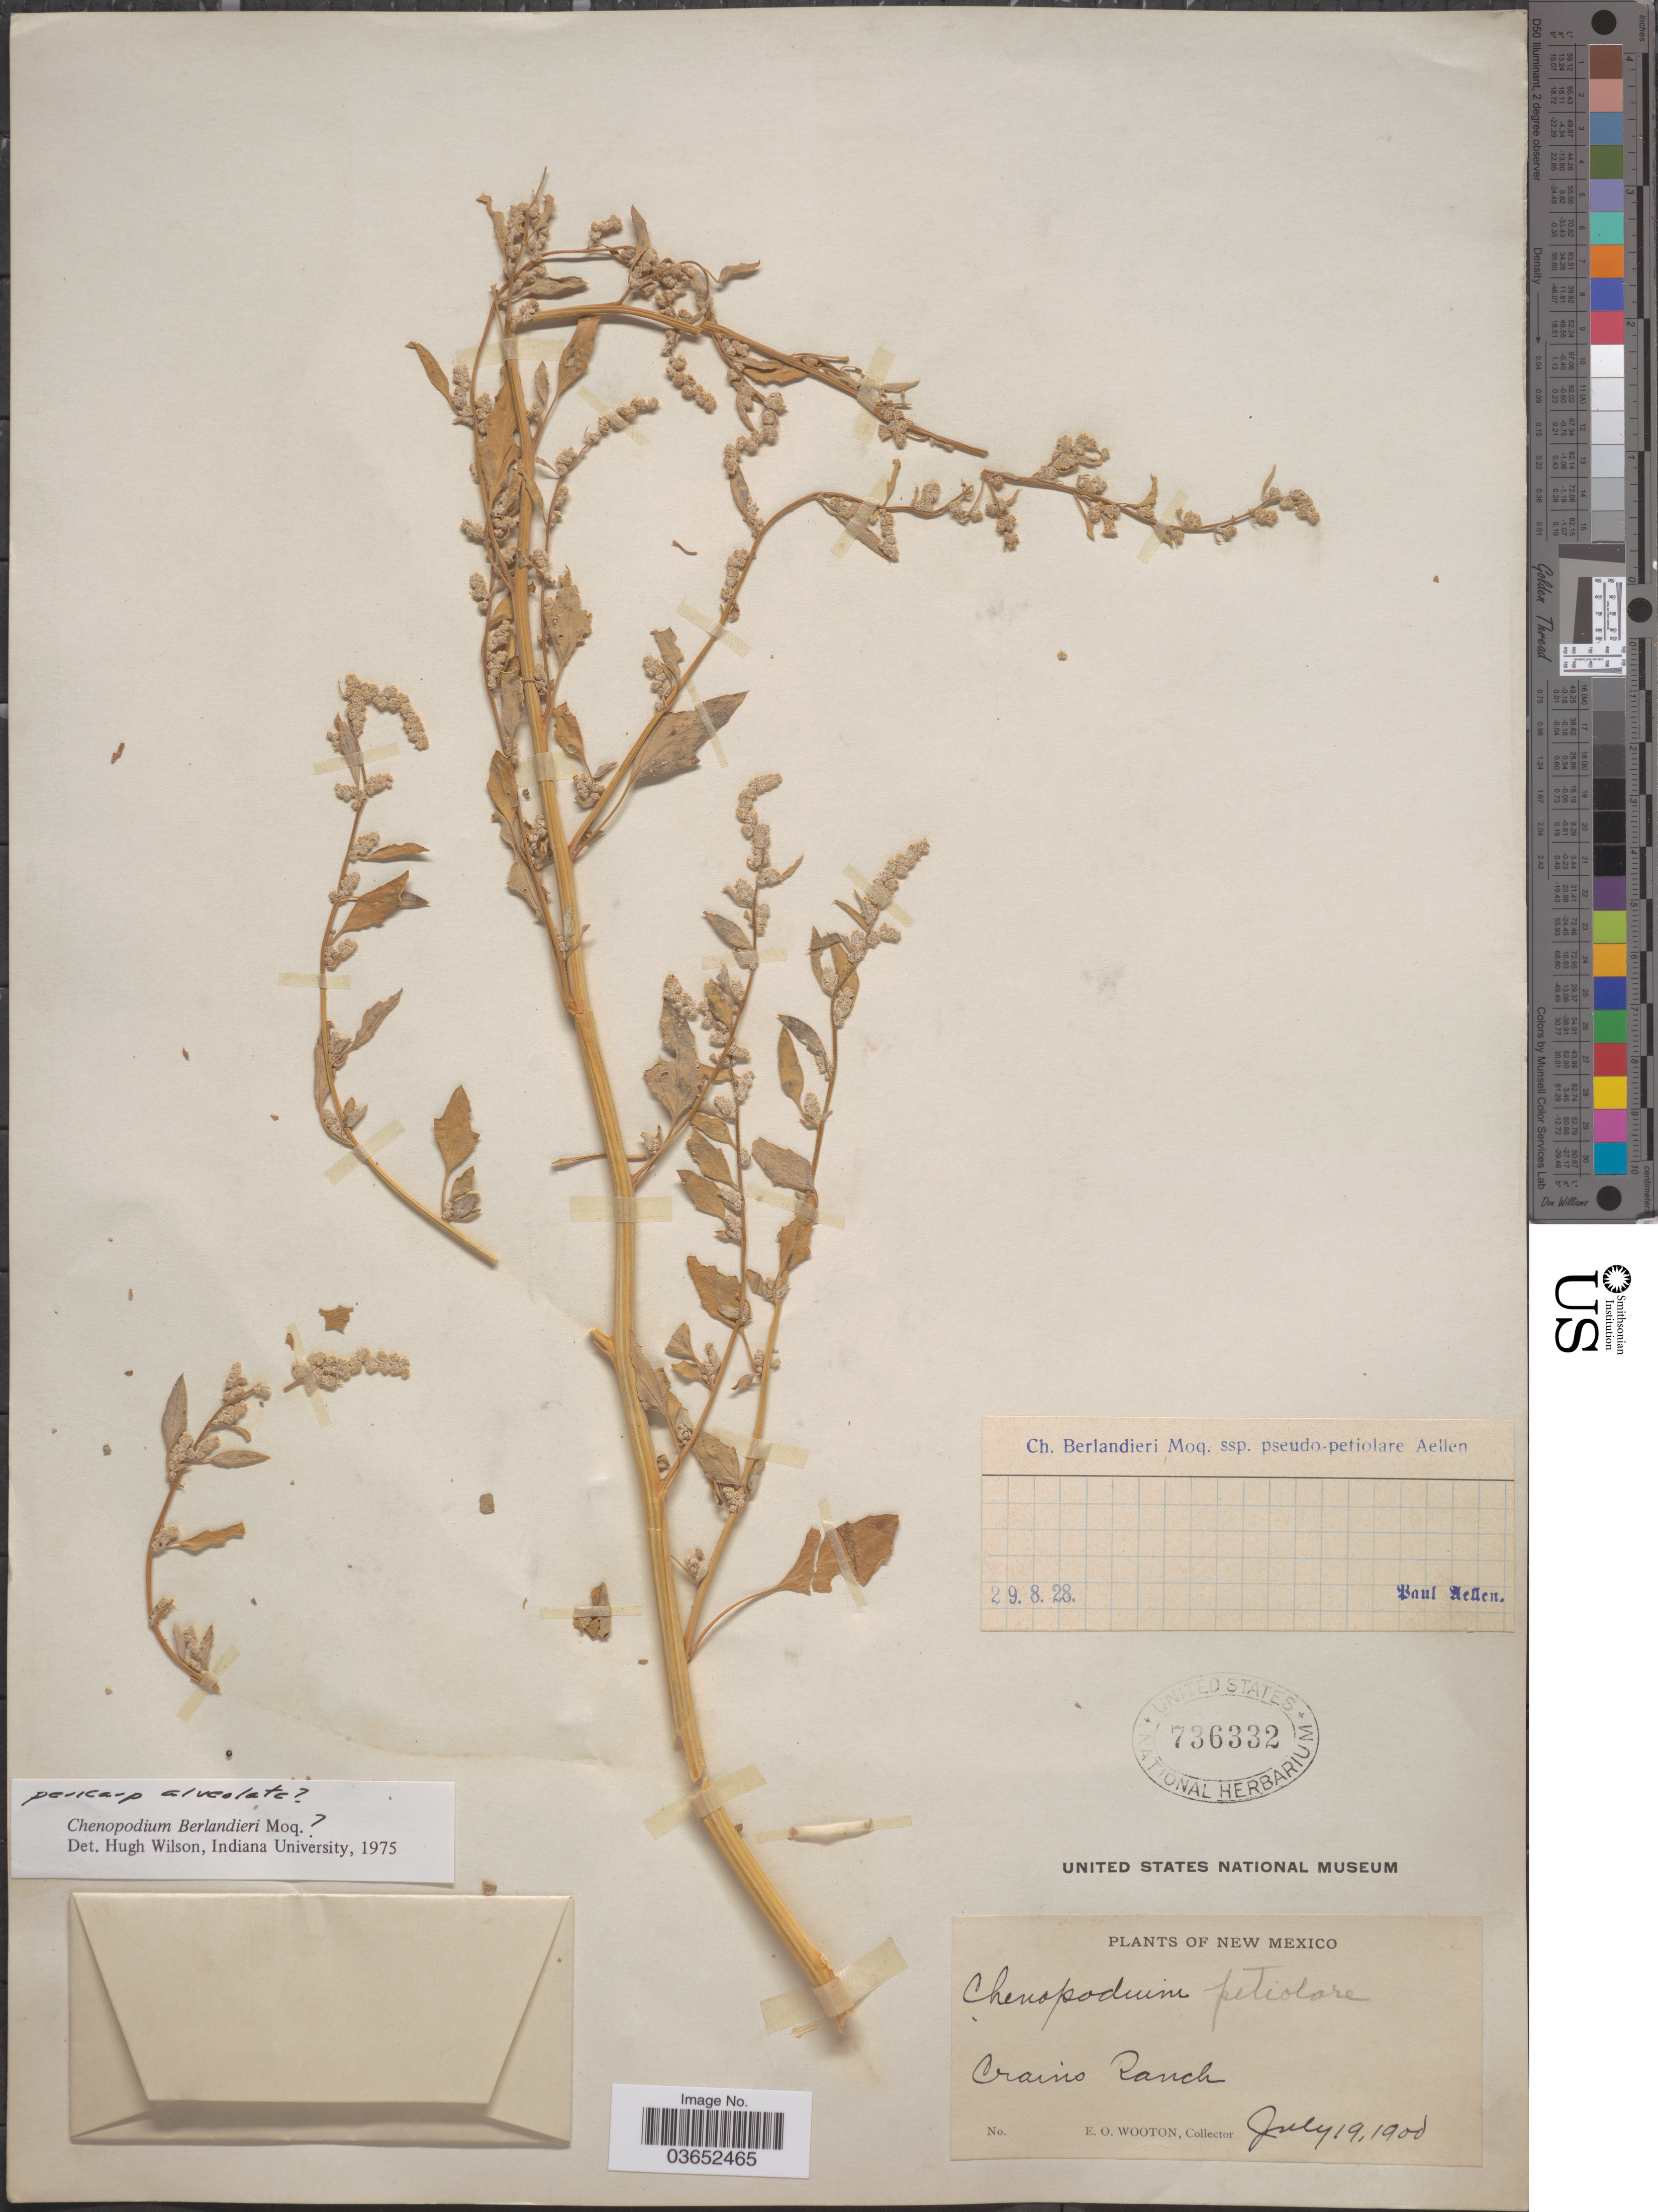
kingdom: Plantae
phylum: Tracheophyta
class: Magnoliopsida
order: Caryophyllales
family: Amaranthaceae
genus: Chenopodium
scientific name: Chenopodium berlandieri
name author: Moq.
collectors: E. O. Wooton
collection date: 1900-07-19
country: United States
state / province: New Mexico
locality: Crains Ranch.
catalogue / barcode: US 736332